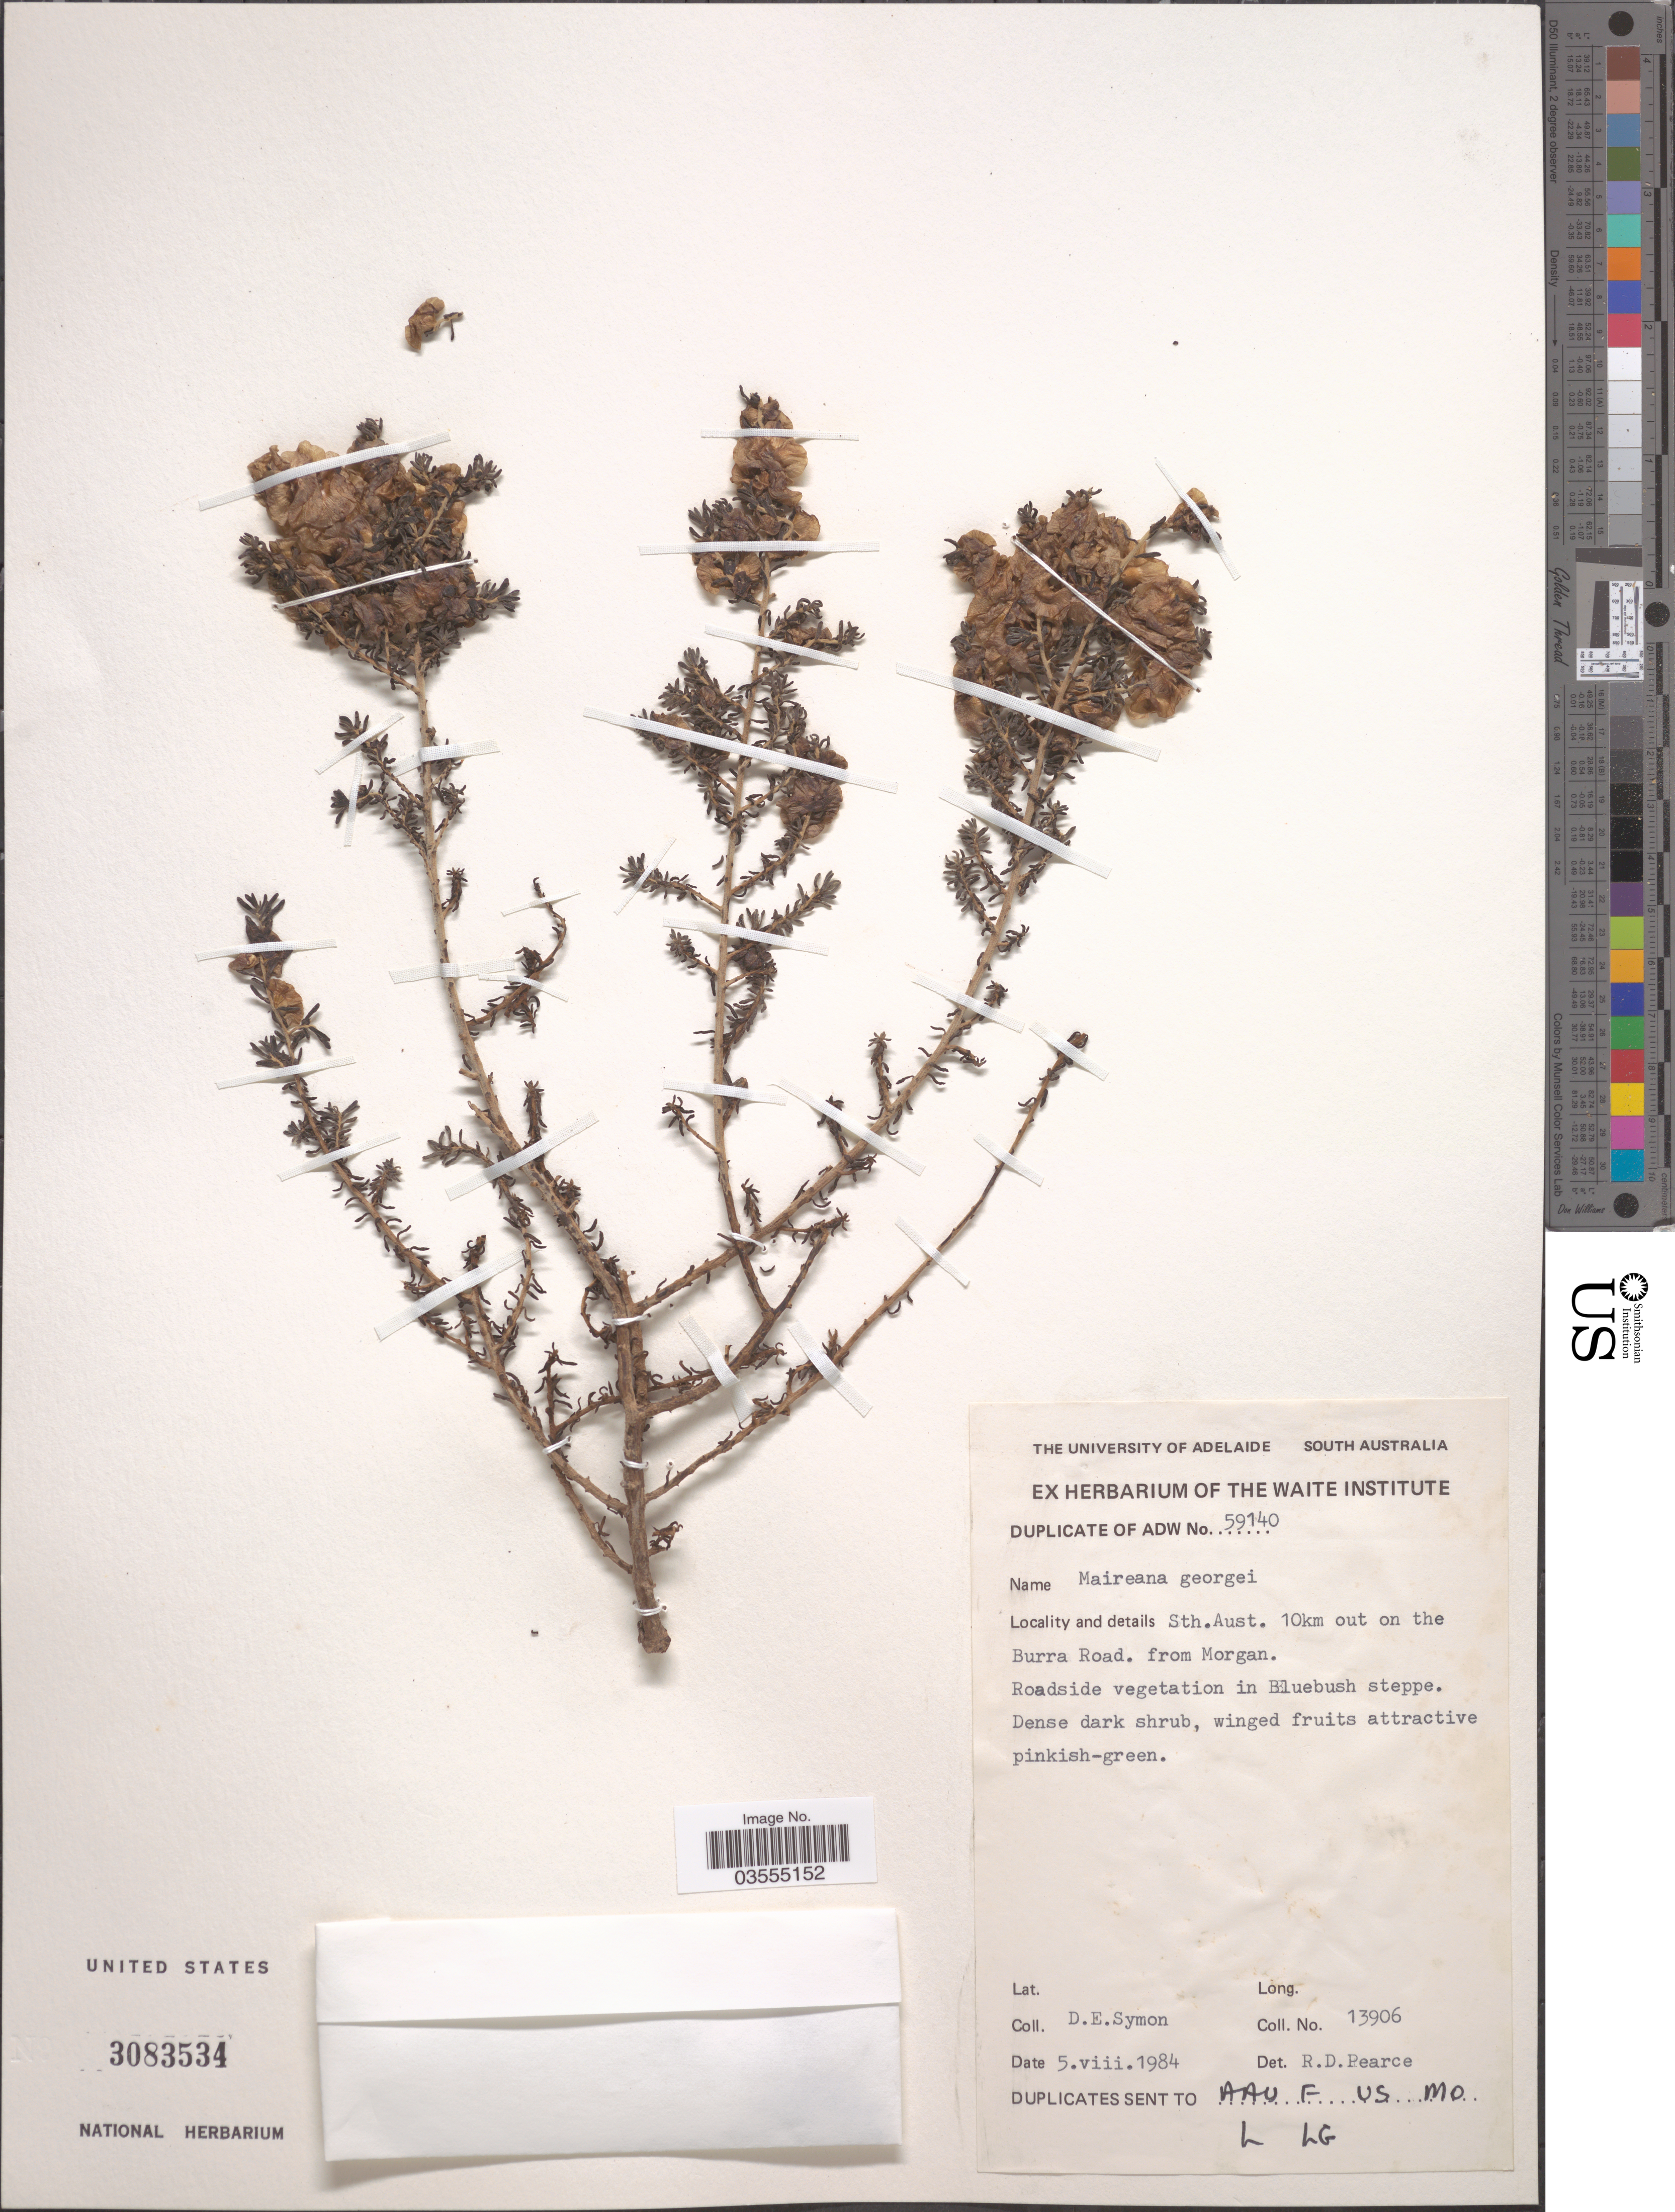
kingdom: Plantae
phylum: Tracheophyta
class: Magnoliopsida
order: Caryophyllales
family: Amaranthaceae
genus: Maireana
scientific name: Maireana georgei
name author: (Diels) Paul G. Wilson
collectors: D. Symon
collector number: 13906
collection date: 1984-08-05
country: Australia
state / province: South Australia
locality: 10km out on the Burra Road. from Morgan.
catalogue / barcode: US 3083534